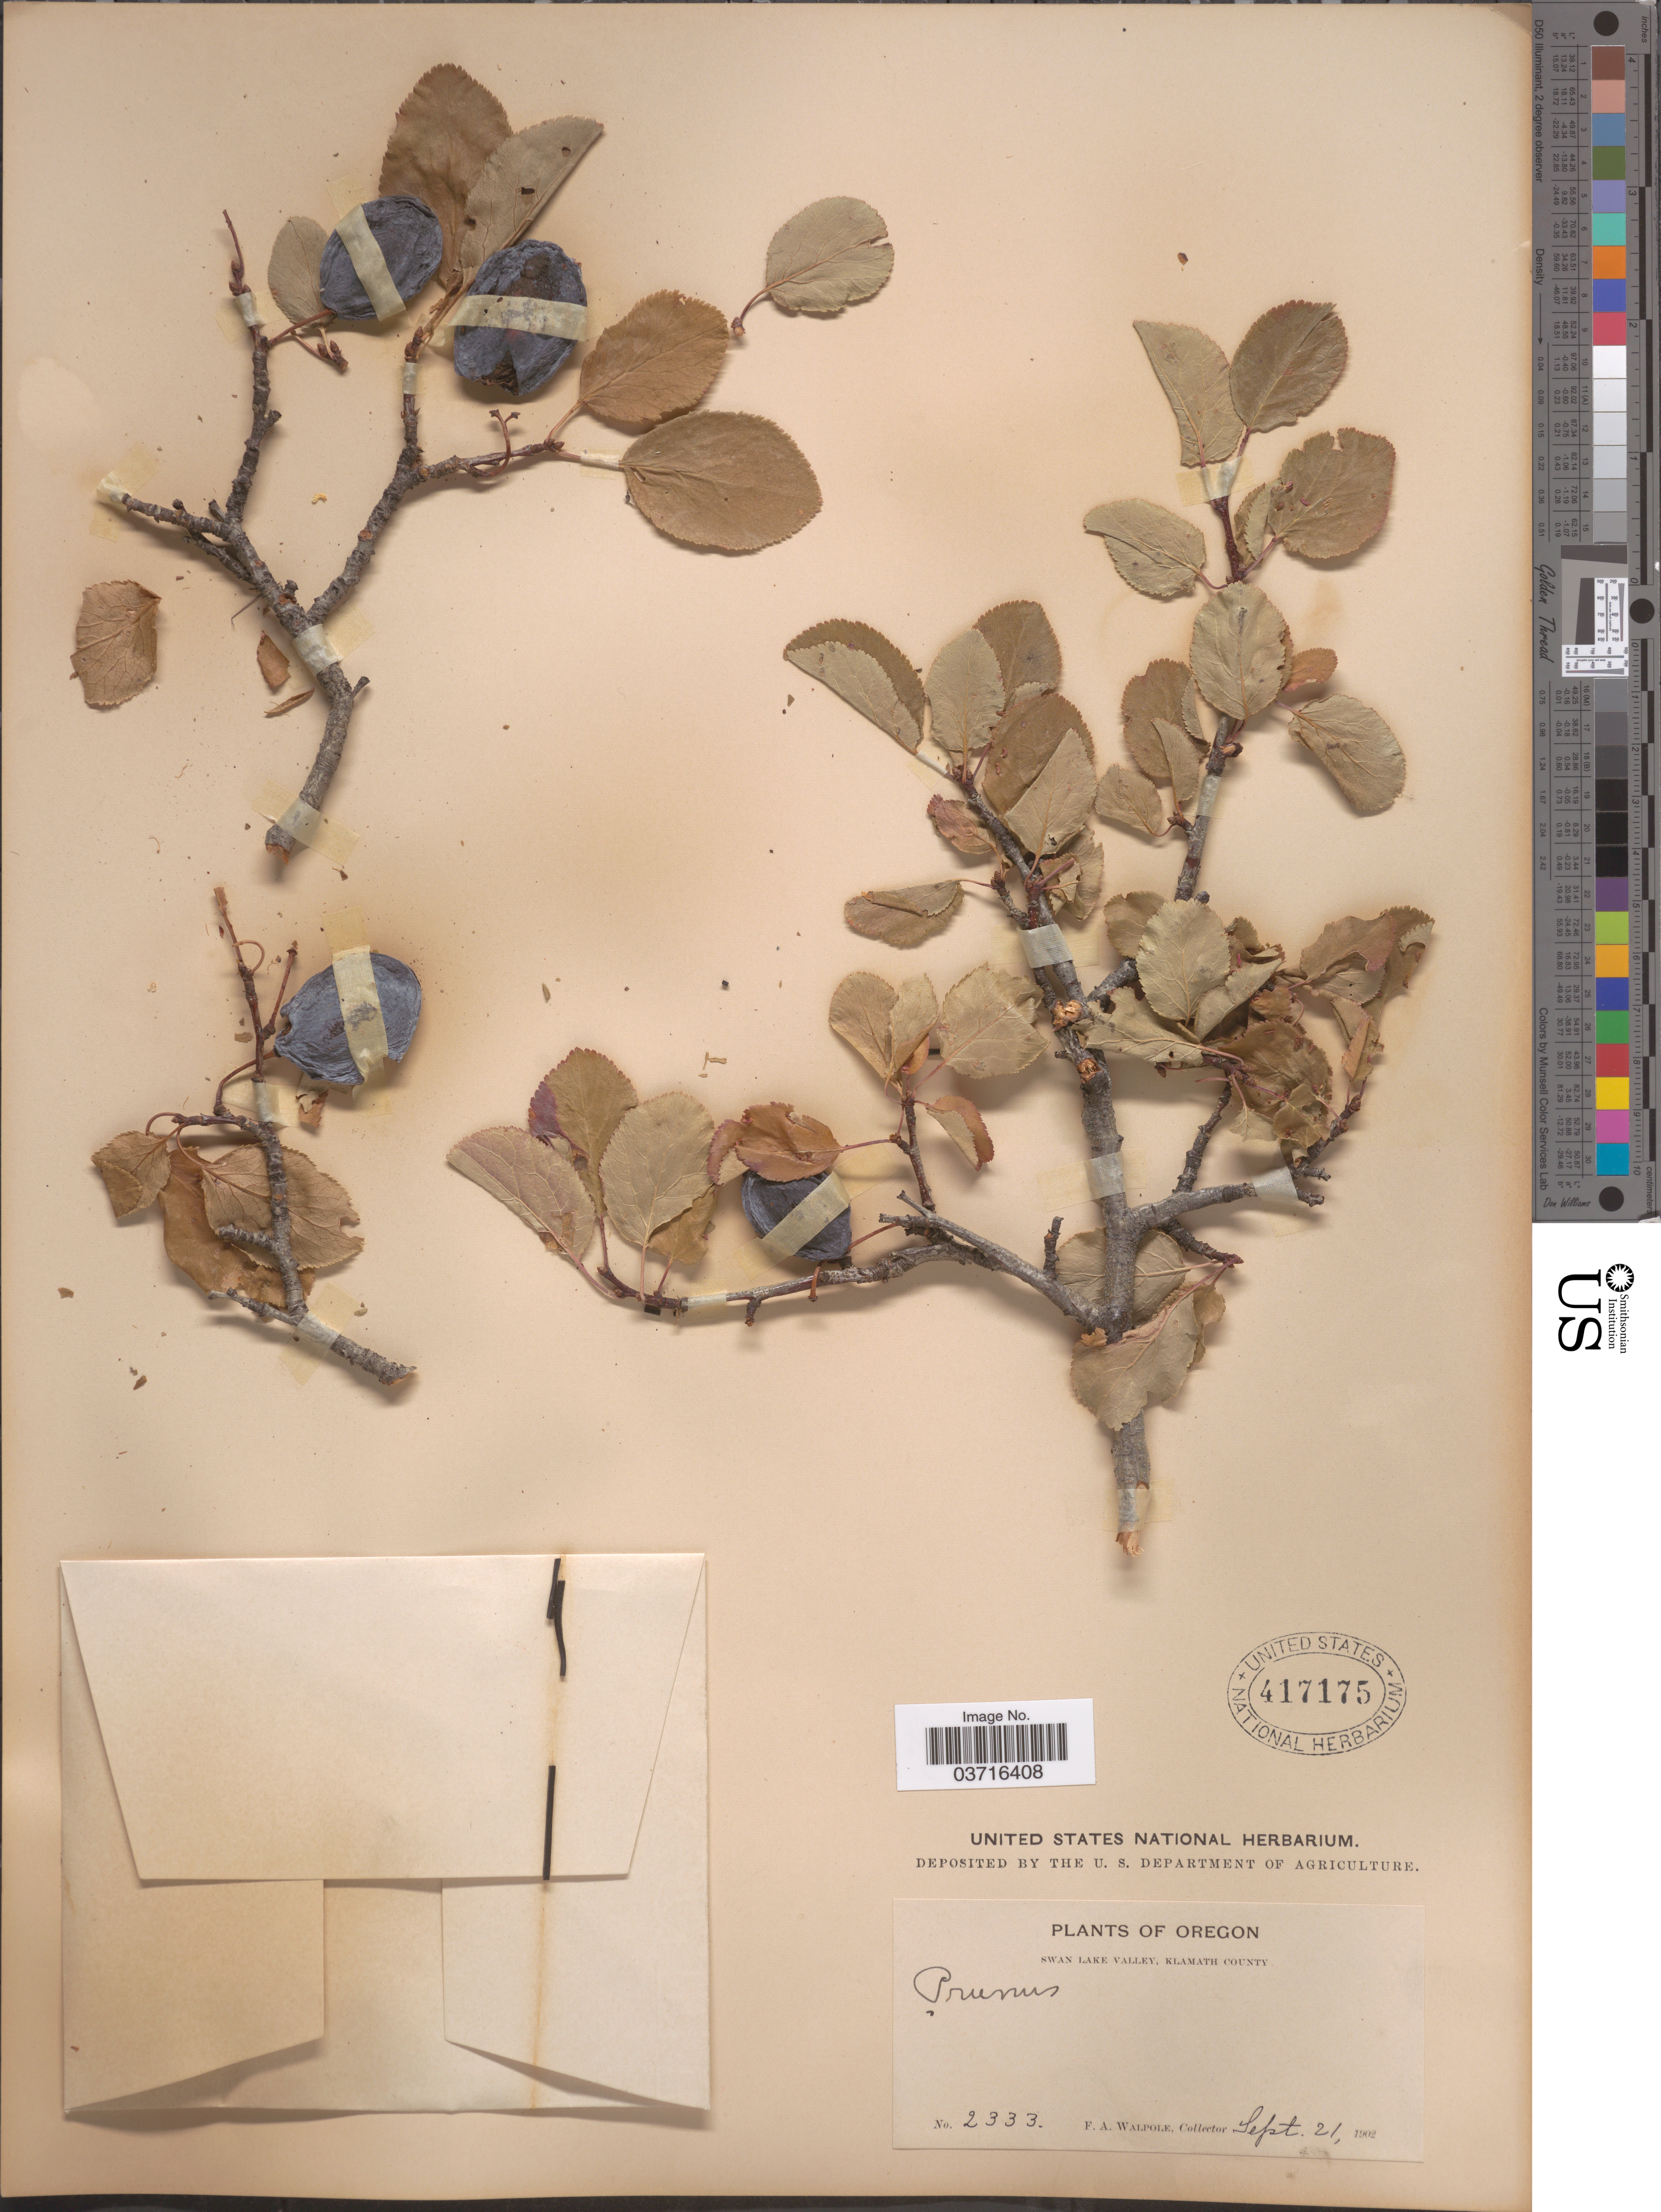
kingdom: Plantae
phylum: Tracheophyta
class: Magnoliopsida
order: Rosales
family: Rosaceae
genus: Prunus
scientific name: Prunus subcordata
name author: Benth.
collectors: F. Walpole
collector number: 2333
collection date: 1902-09-21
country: United States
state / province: Oregon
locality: Swan Lake Valley, Klamath County.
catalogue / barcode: US 417175